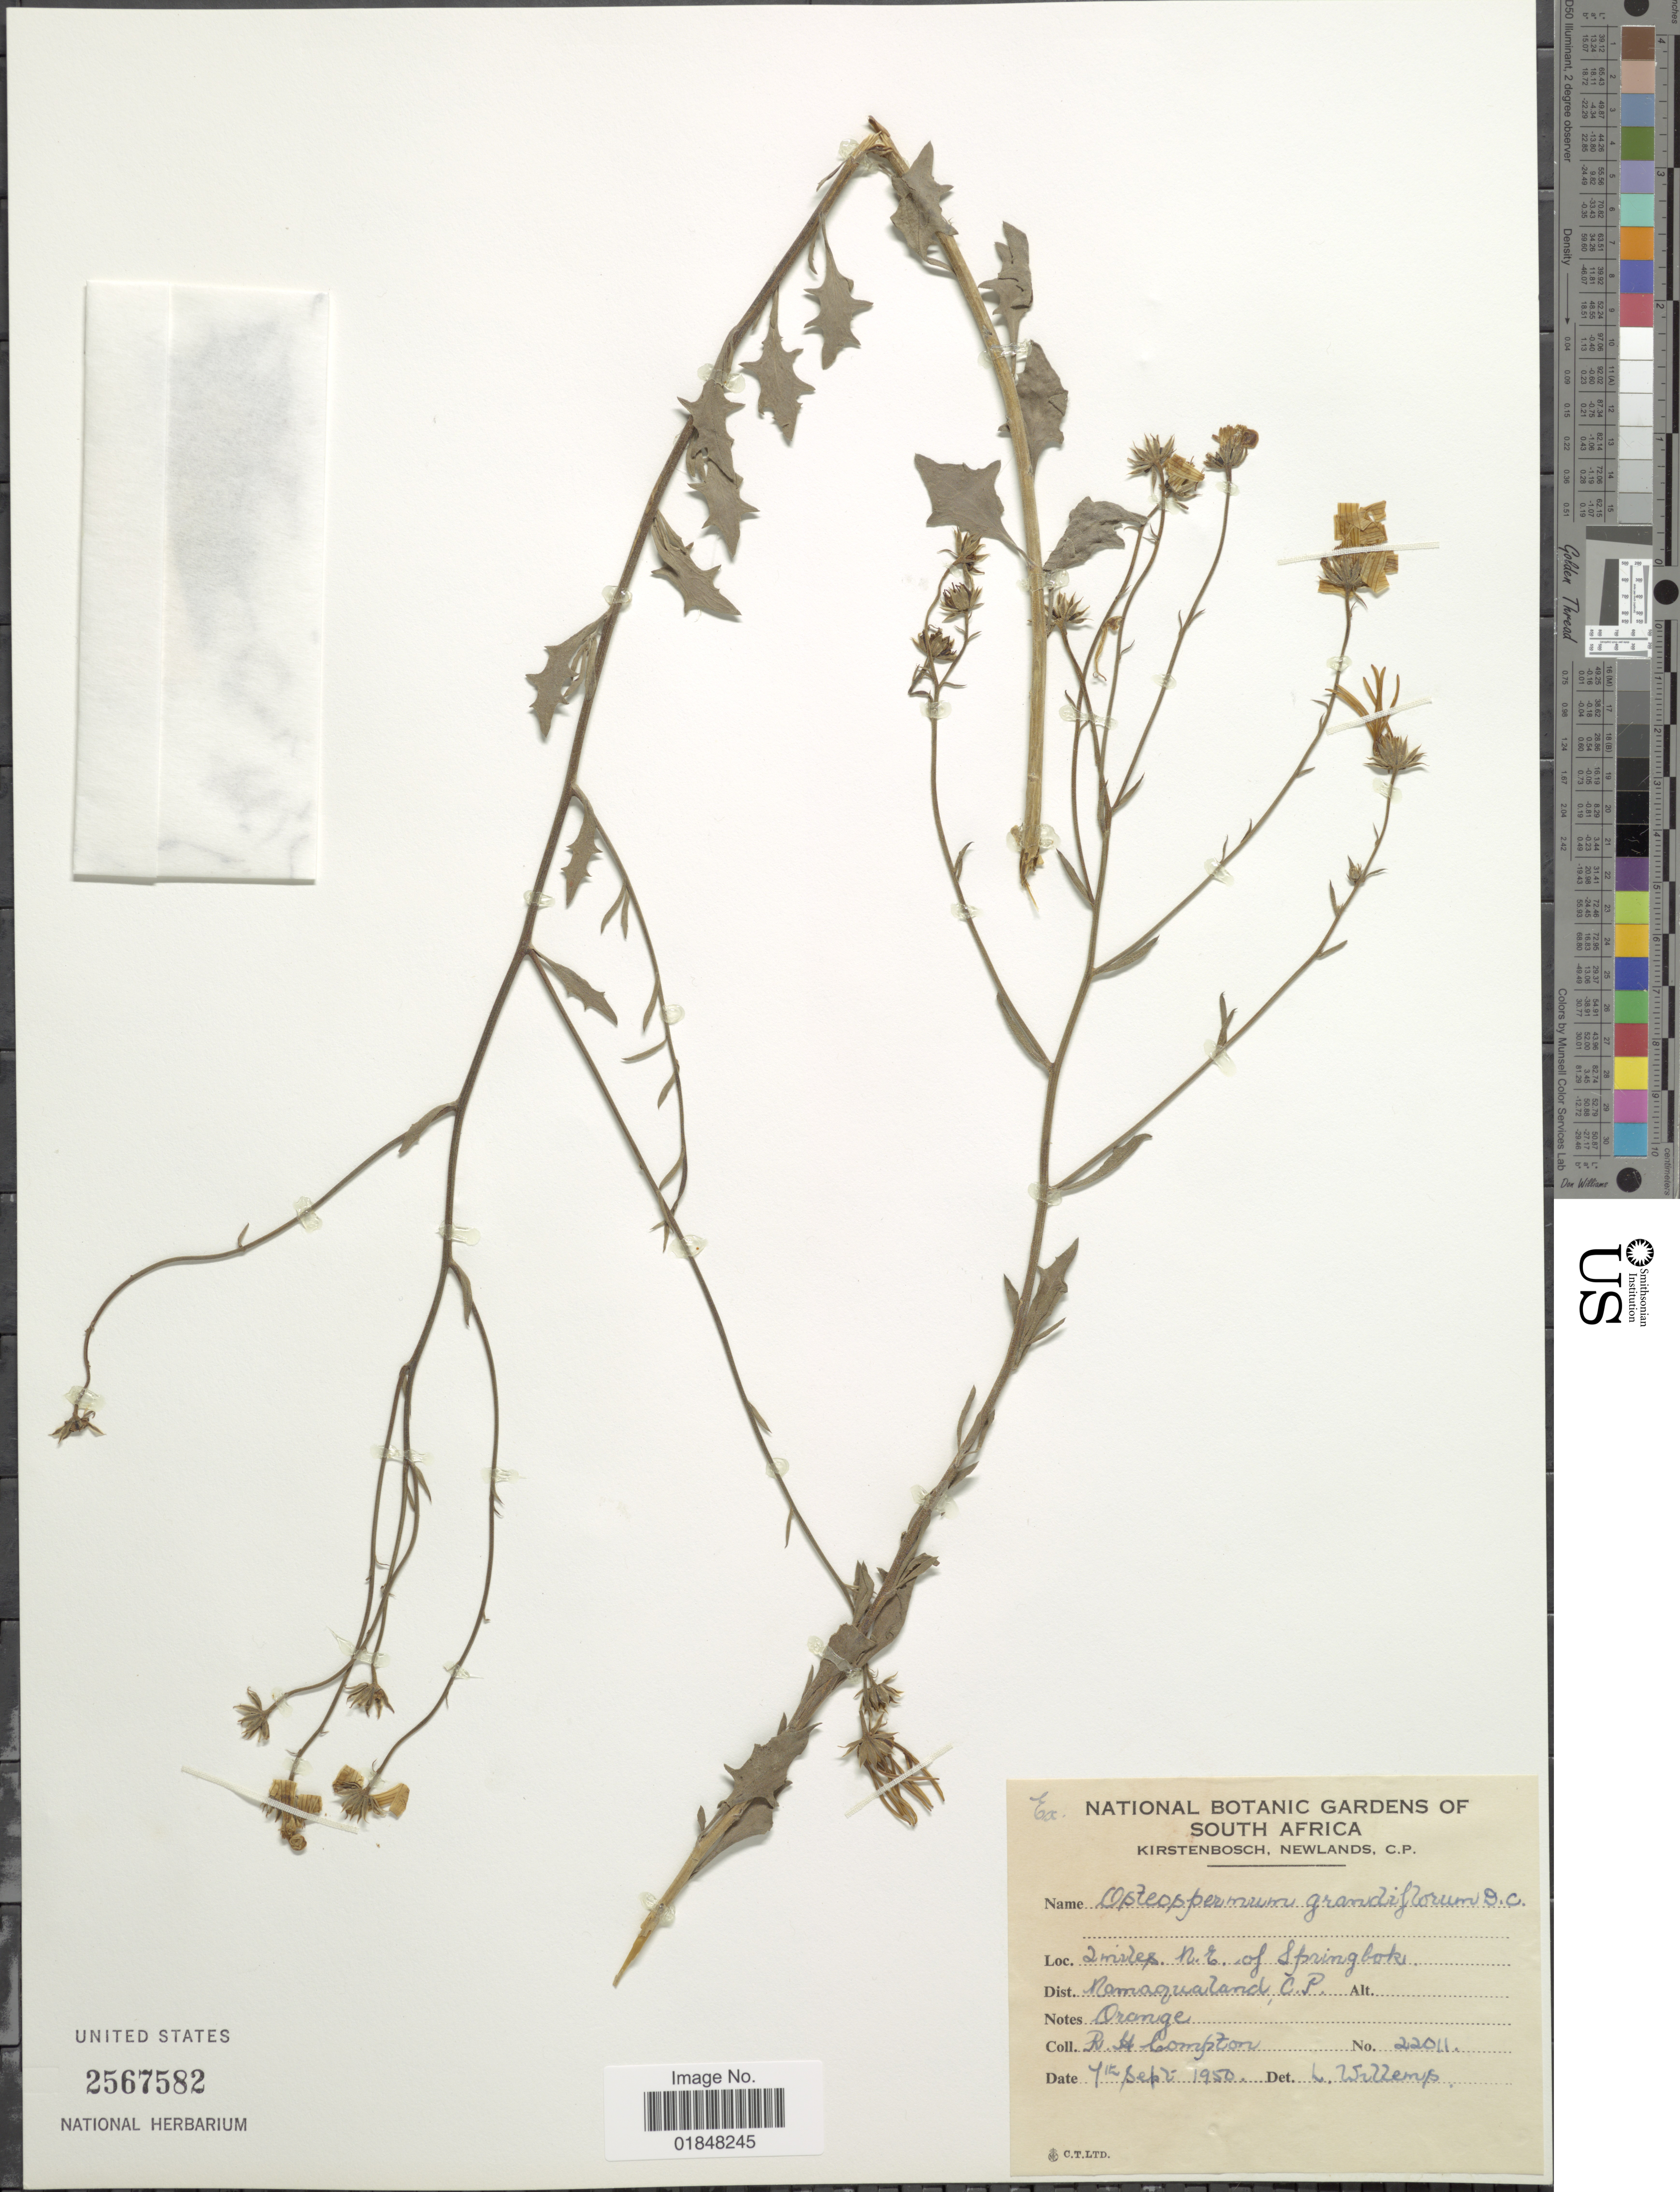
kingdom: Plantae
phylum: Tracheophyta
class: Magnoliopsida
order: Asterales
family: Asteraceae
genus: Osteospermum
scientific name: Osteospermum grandiflorum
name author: DC.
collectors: R. H. Compton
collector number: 22011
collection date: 1950-09-07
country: South Africa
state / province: Northern Cape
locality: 2 miles NE of Springbok, Dist. Namaqualand, C.P.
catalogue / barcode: US 2567582